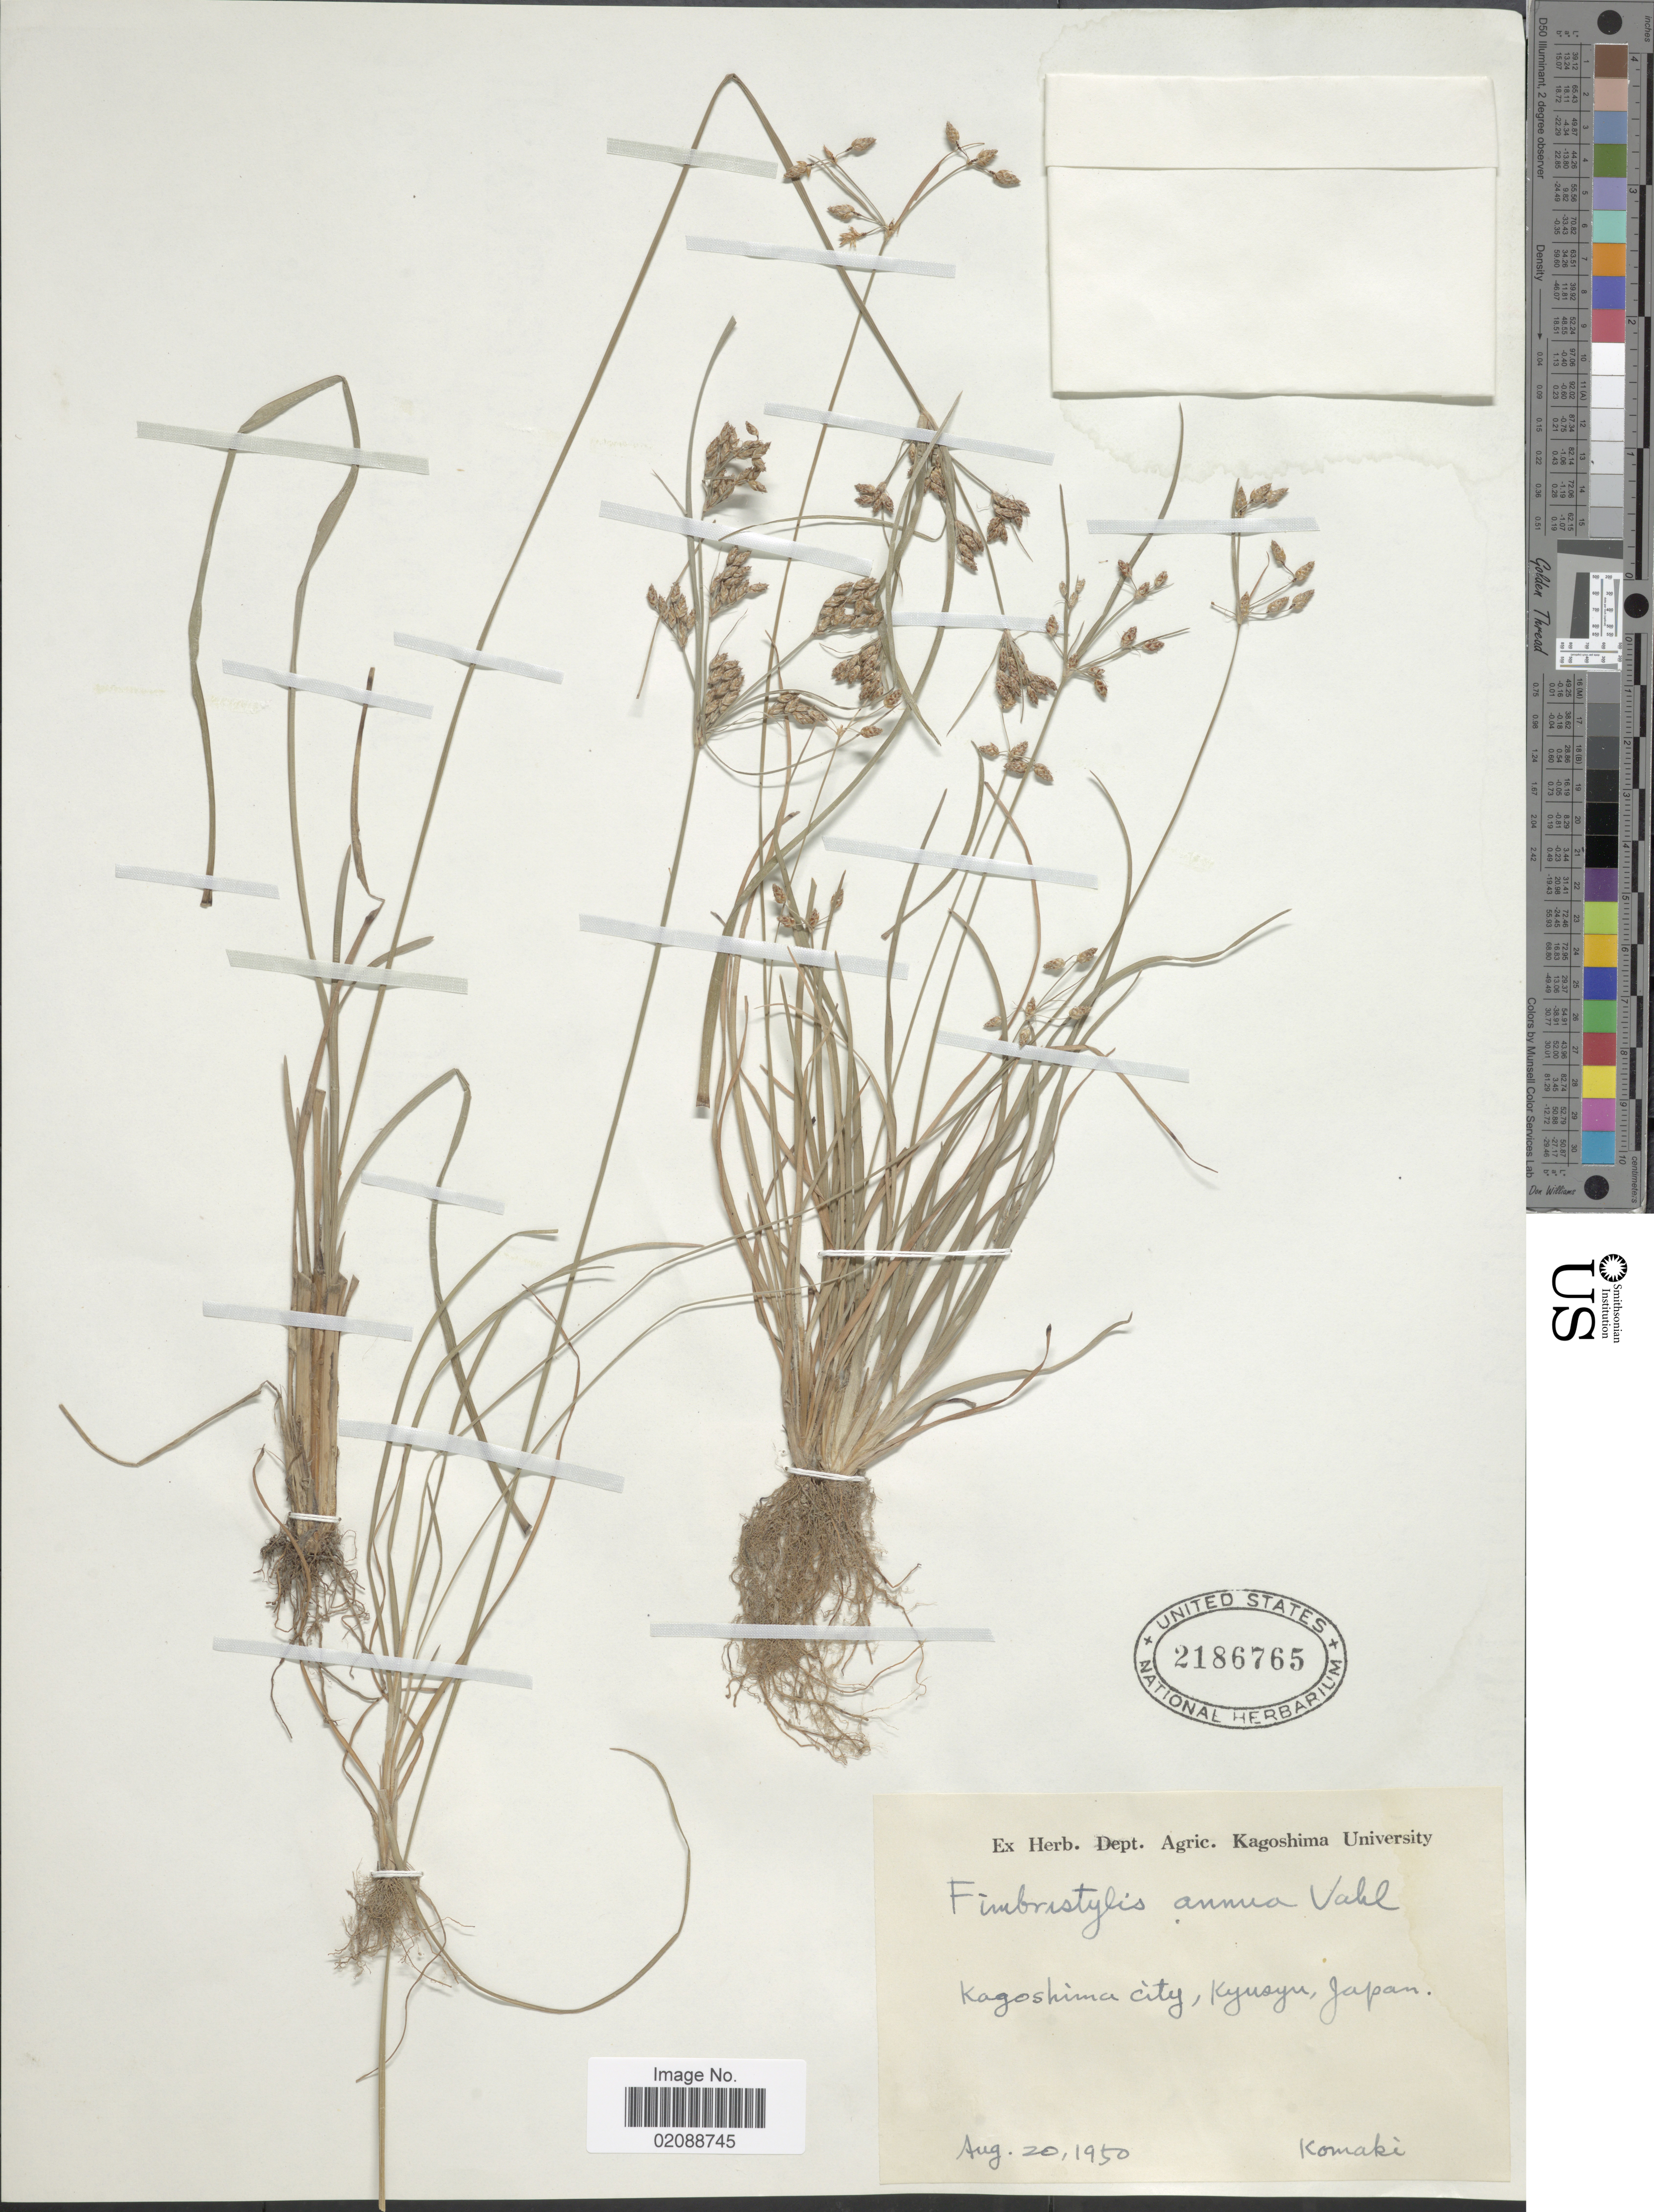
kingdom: Plantae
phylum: Tracheophyta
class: Liliopsida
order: Poales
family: Cyperaceae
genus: Fimbristylis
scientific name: Fimbristylis annua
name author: (All.) Roem. & Schult.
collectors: -. Komaki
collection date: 1950-08-20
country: Japan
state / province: Kagosima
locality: Kagoshima City, Kyusyu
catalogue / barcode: US 2186765